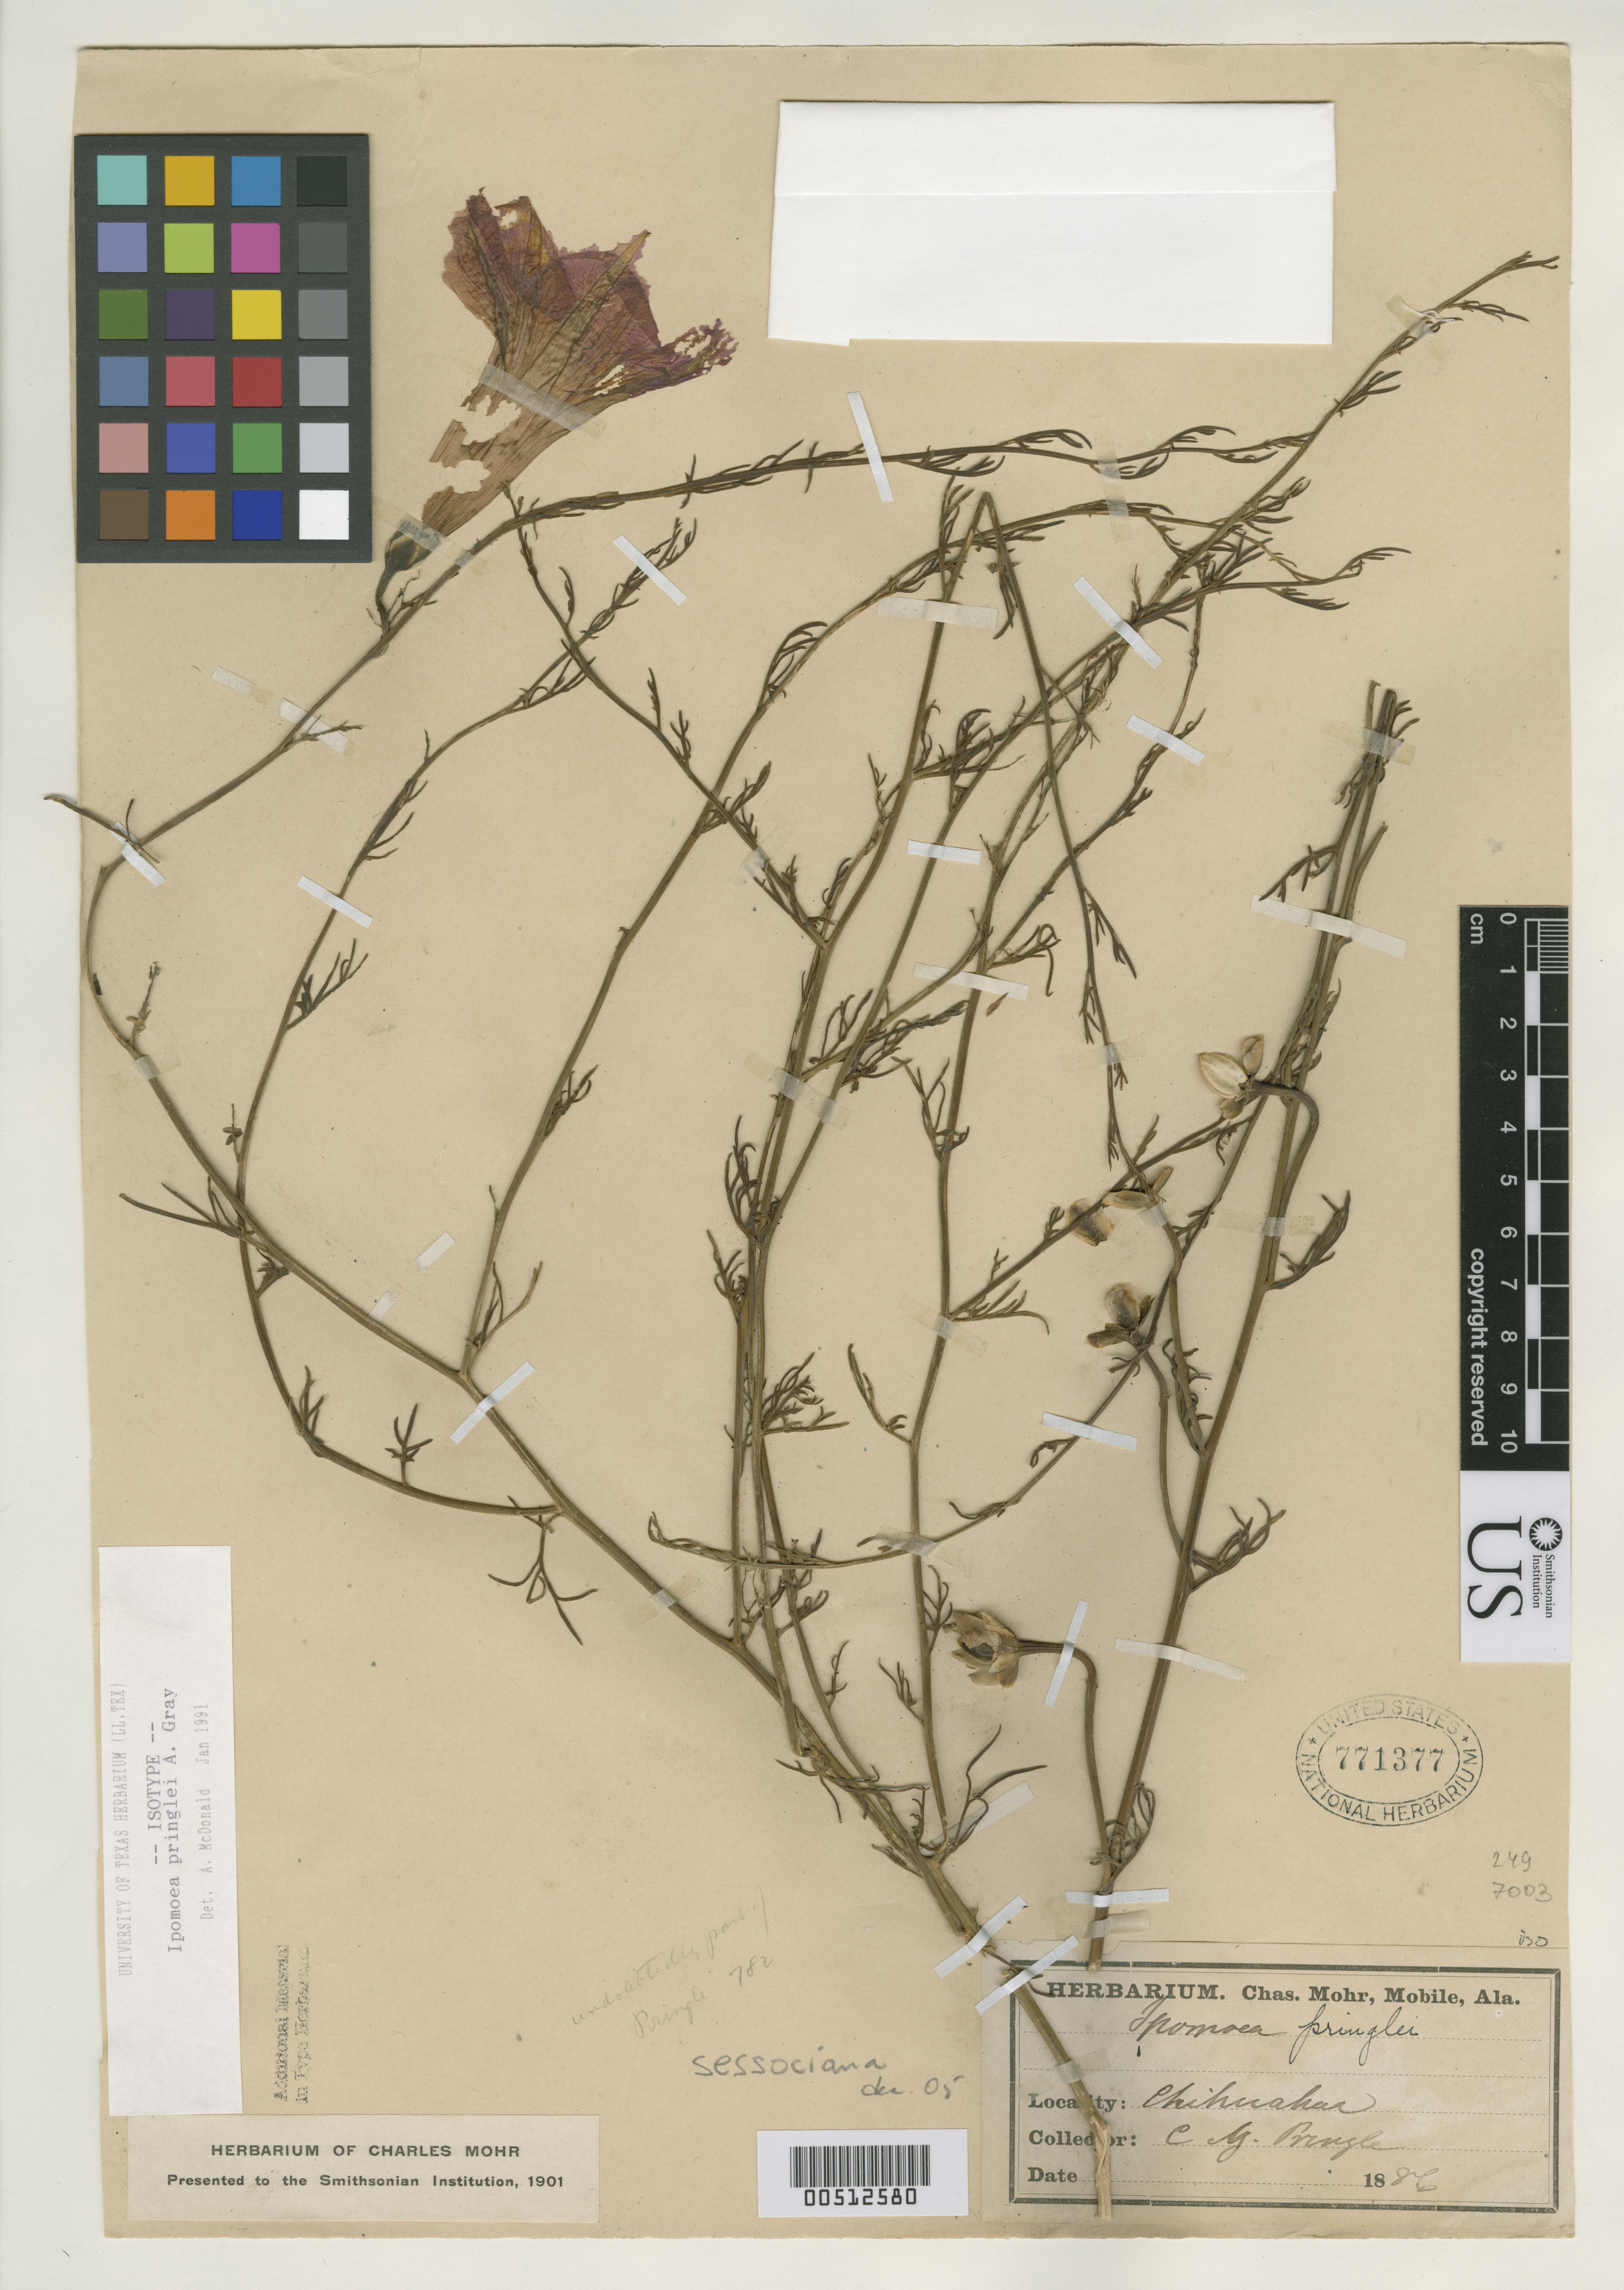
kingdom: Plantae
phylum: Tracheophyta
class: Magnoliopsida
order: Solanales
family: Convolvulaceae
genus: Ipomoea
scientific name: Ipomoea pringlei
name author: A. Gray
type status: Isotype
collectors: C. G. Pringle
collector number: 782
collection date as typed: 1886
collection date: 1886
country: Mexico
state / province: Chihuahua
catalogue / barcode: US 771377